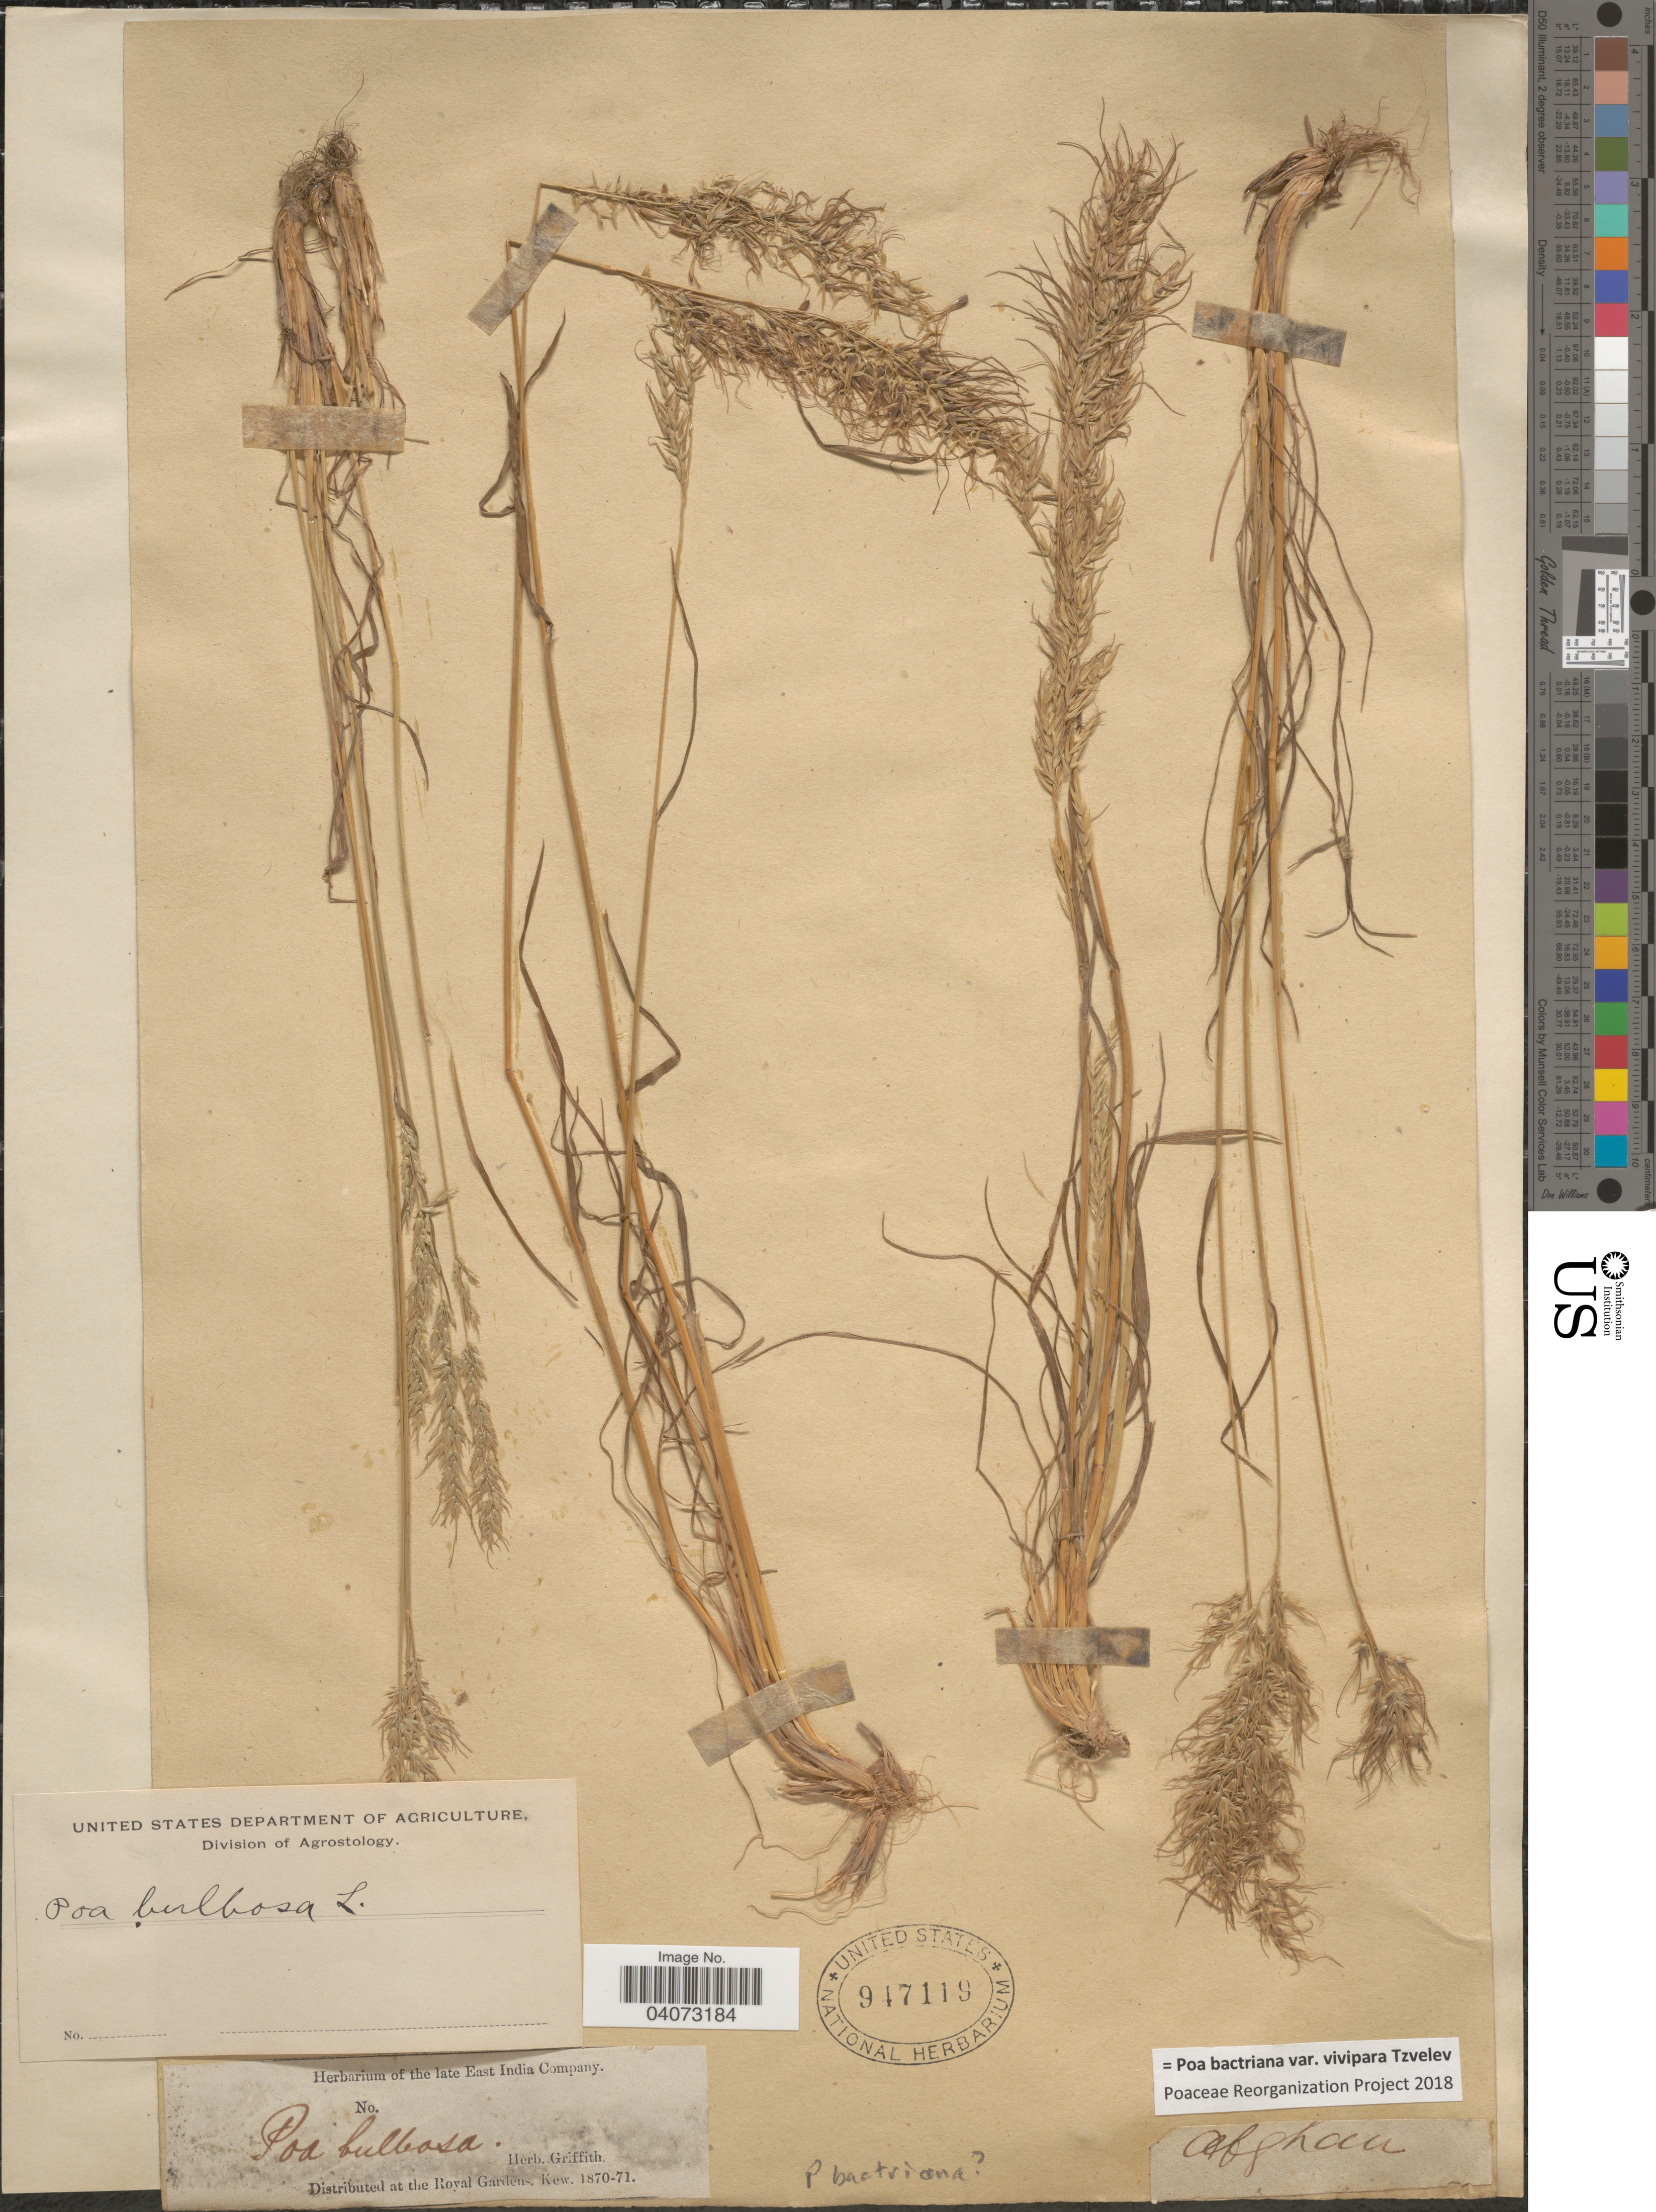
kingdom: Plantae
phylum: Tracheophyta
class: Liliopsida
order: Poales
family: Poaceae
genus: Poa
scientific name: Poa bactriana var. vivipara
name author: Tzvelev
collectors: ex herb. Griffith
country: India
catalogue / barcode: US 947119